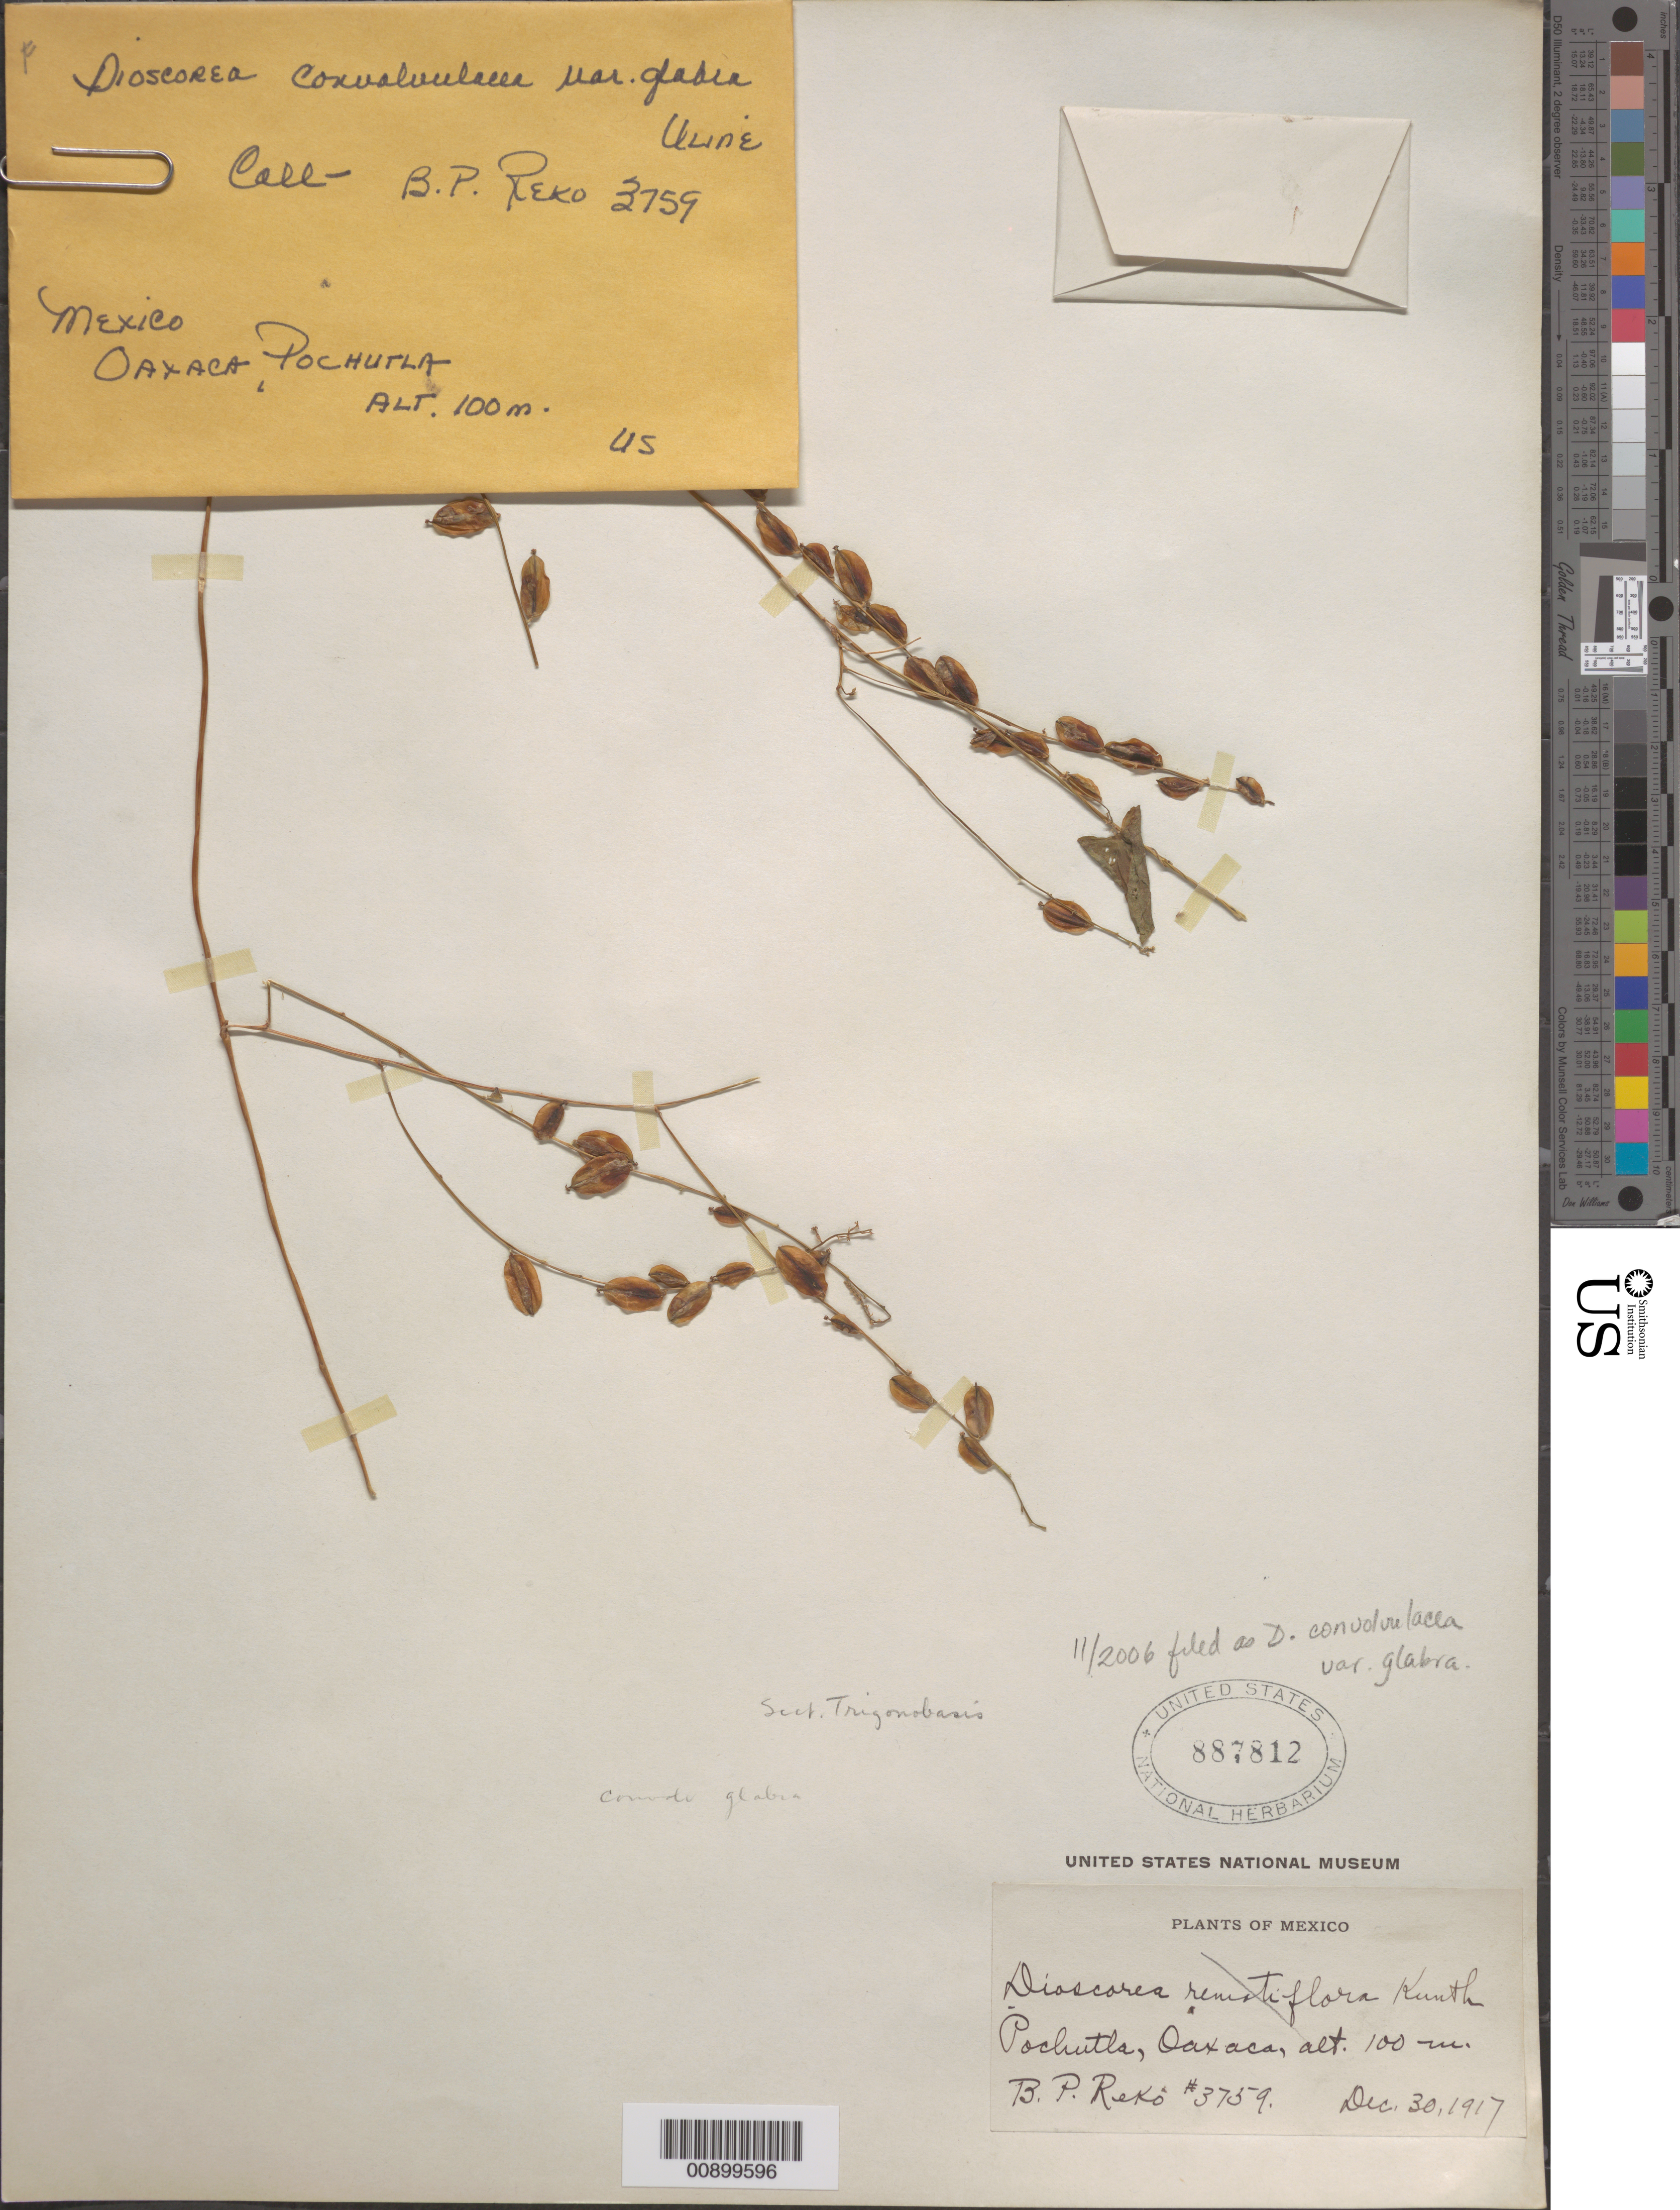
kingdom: Plantae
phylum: Tracheophyta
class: Liliopsida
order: Dioscoreales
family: Dioscoreaceae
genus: Dioscorea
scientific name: Dioscorea convolvulacea var. glabra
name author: (Hemsl.) Uline ex R. Knuth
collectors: B. P. Reko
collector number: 3759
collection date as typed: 30 Dec 1917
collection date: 1917-12-30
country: Mexico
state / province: Oaxaca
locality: Pochutla, Oaxaca.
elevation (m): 90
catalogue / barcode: US 887812